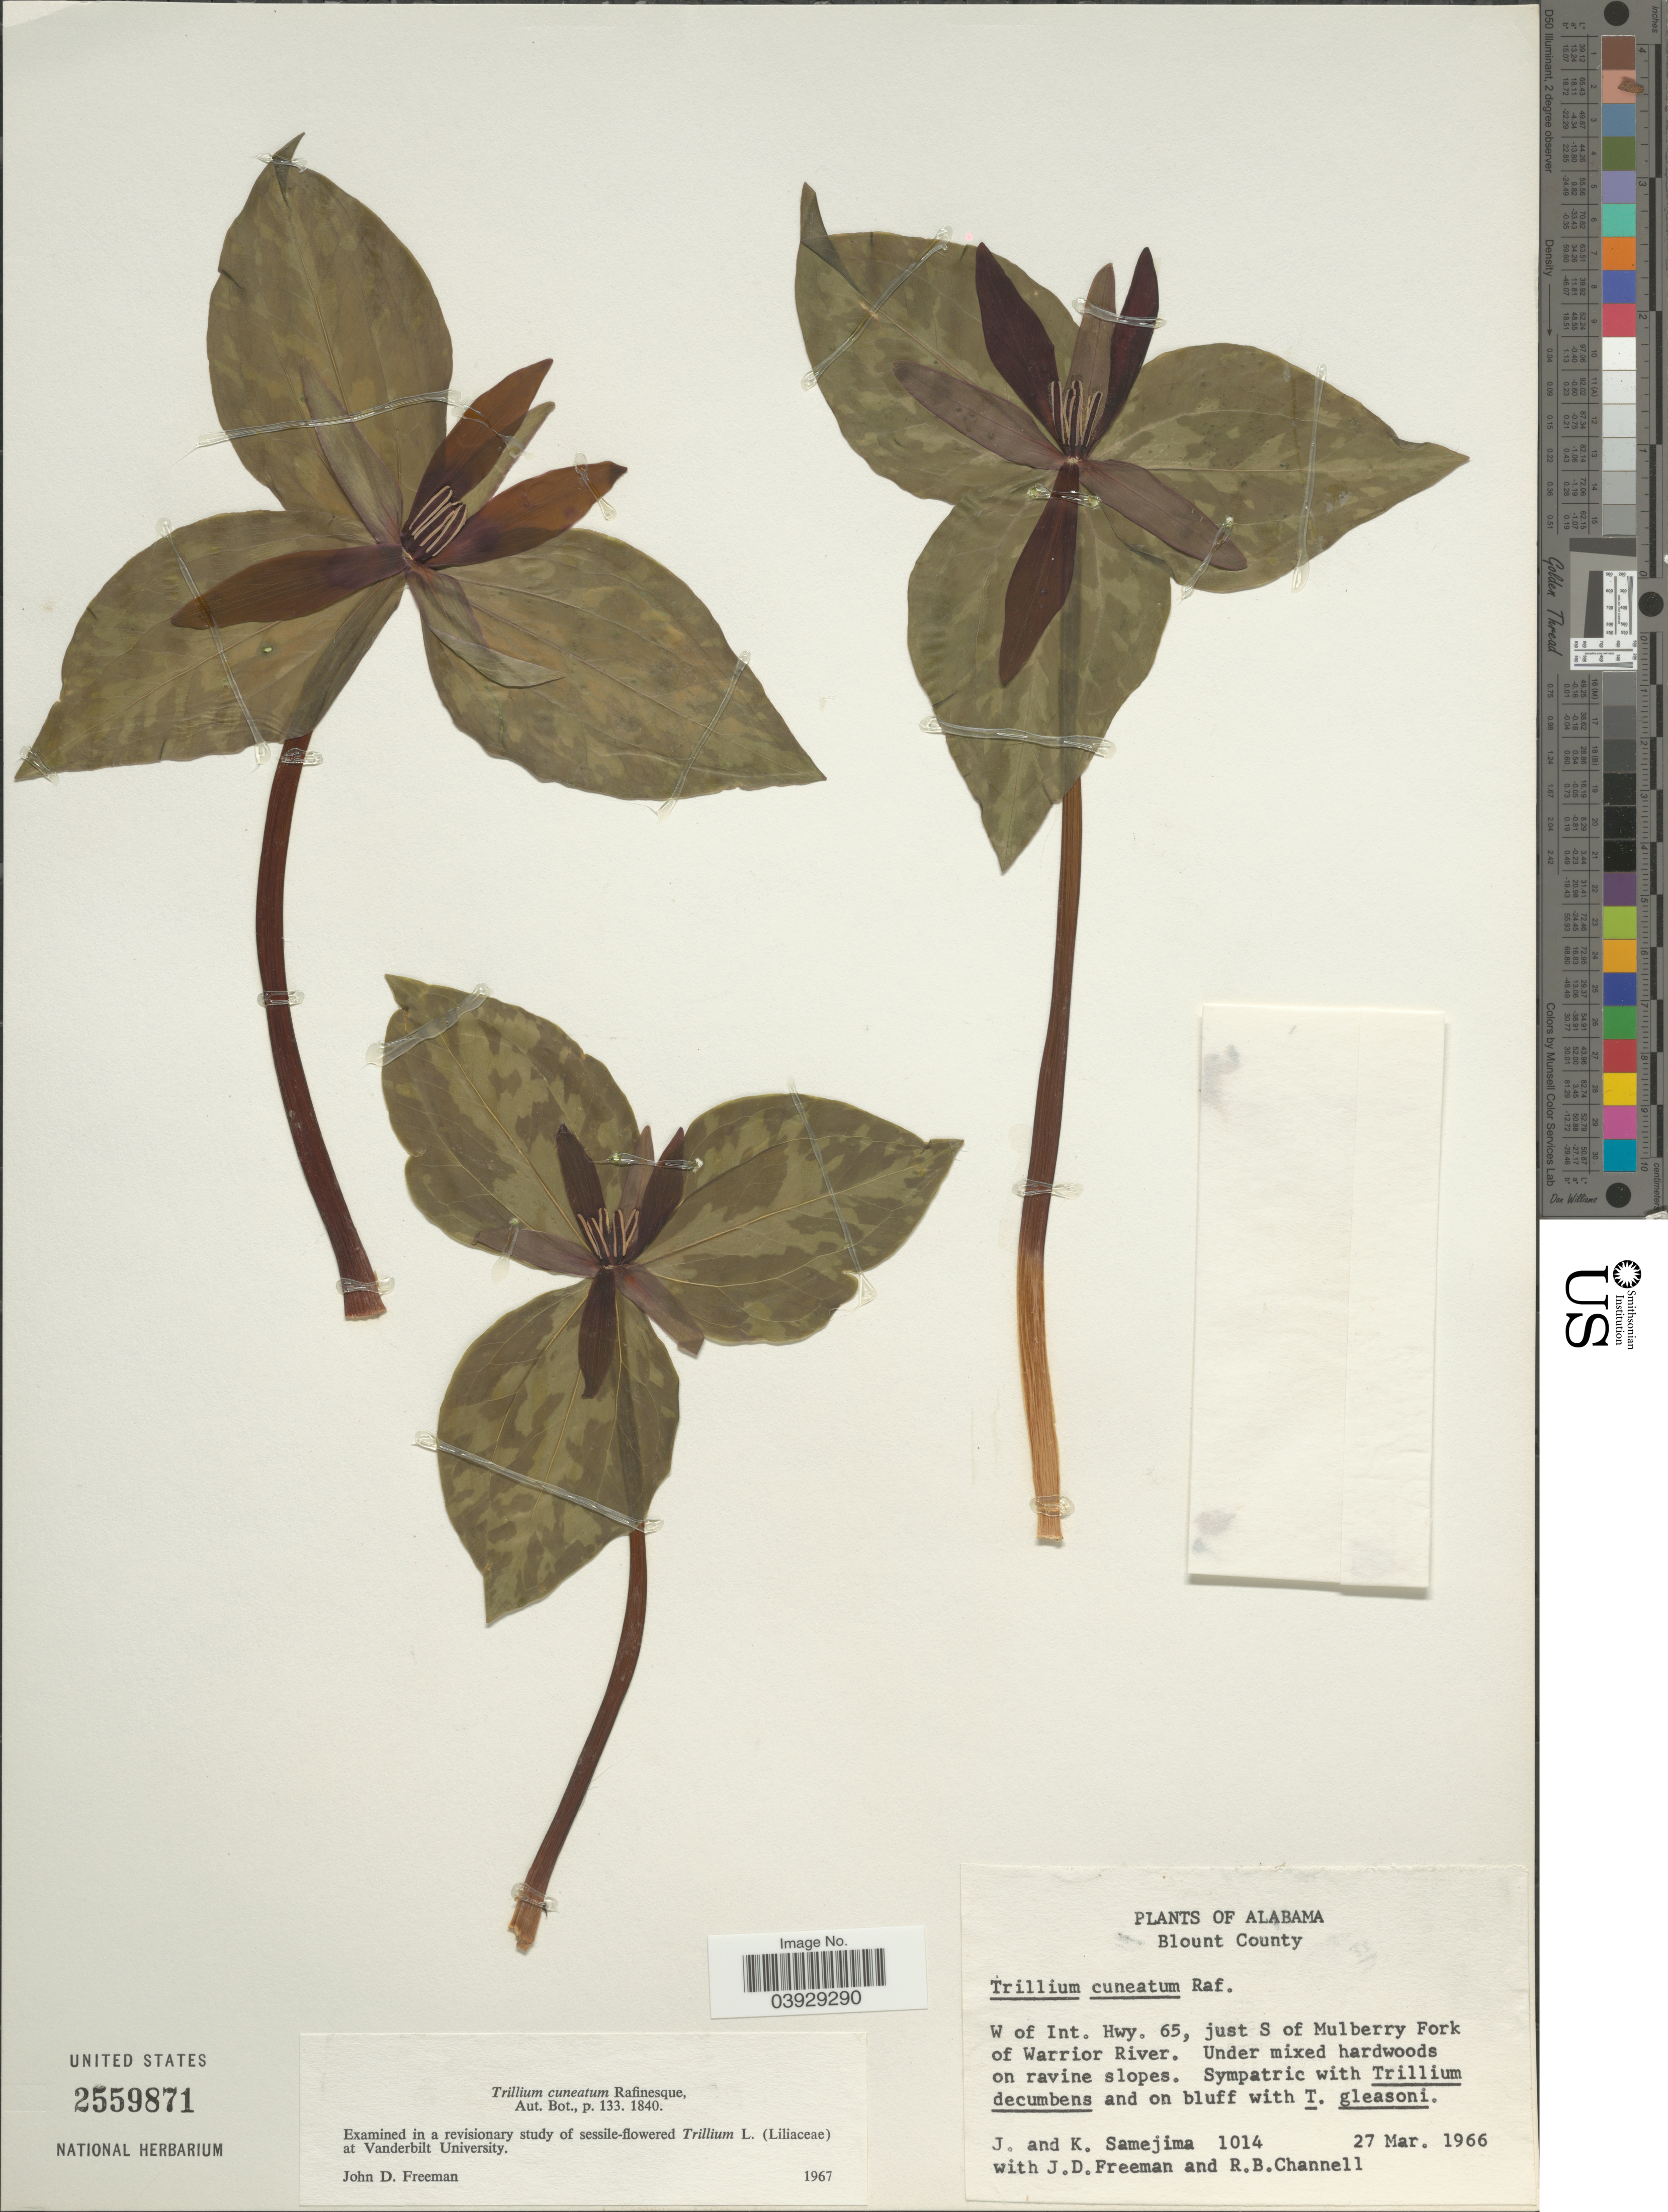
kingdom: Plantae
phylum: Tracheophyta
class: Liliopsida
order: Liliales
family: Melanthiaceae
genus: Trillium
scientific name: Trillium cuneatum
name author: Raf.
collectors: J. Samejima, K. Samejima, J. Freeman & R. B. Channell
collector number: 1014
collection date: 1966-03-27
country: United States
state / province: Alabama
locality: Blount County. W of Int. Hwy. 65, just S of Mulberry Fork of Warrior River. Under mixed hardwoods on ravine slopes.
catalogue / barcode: US 2559871